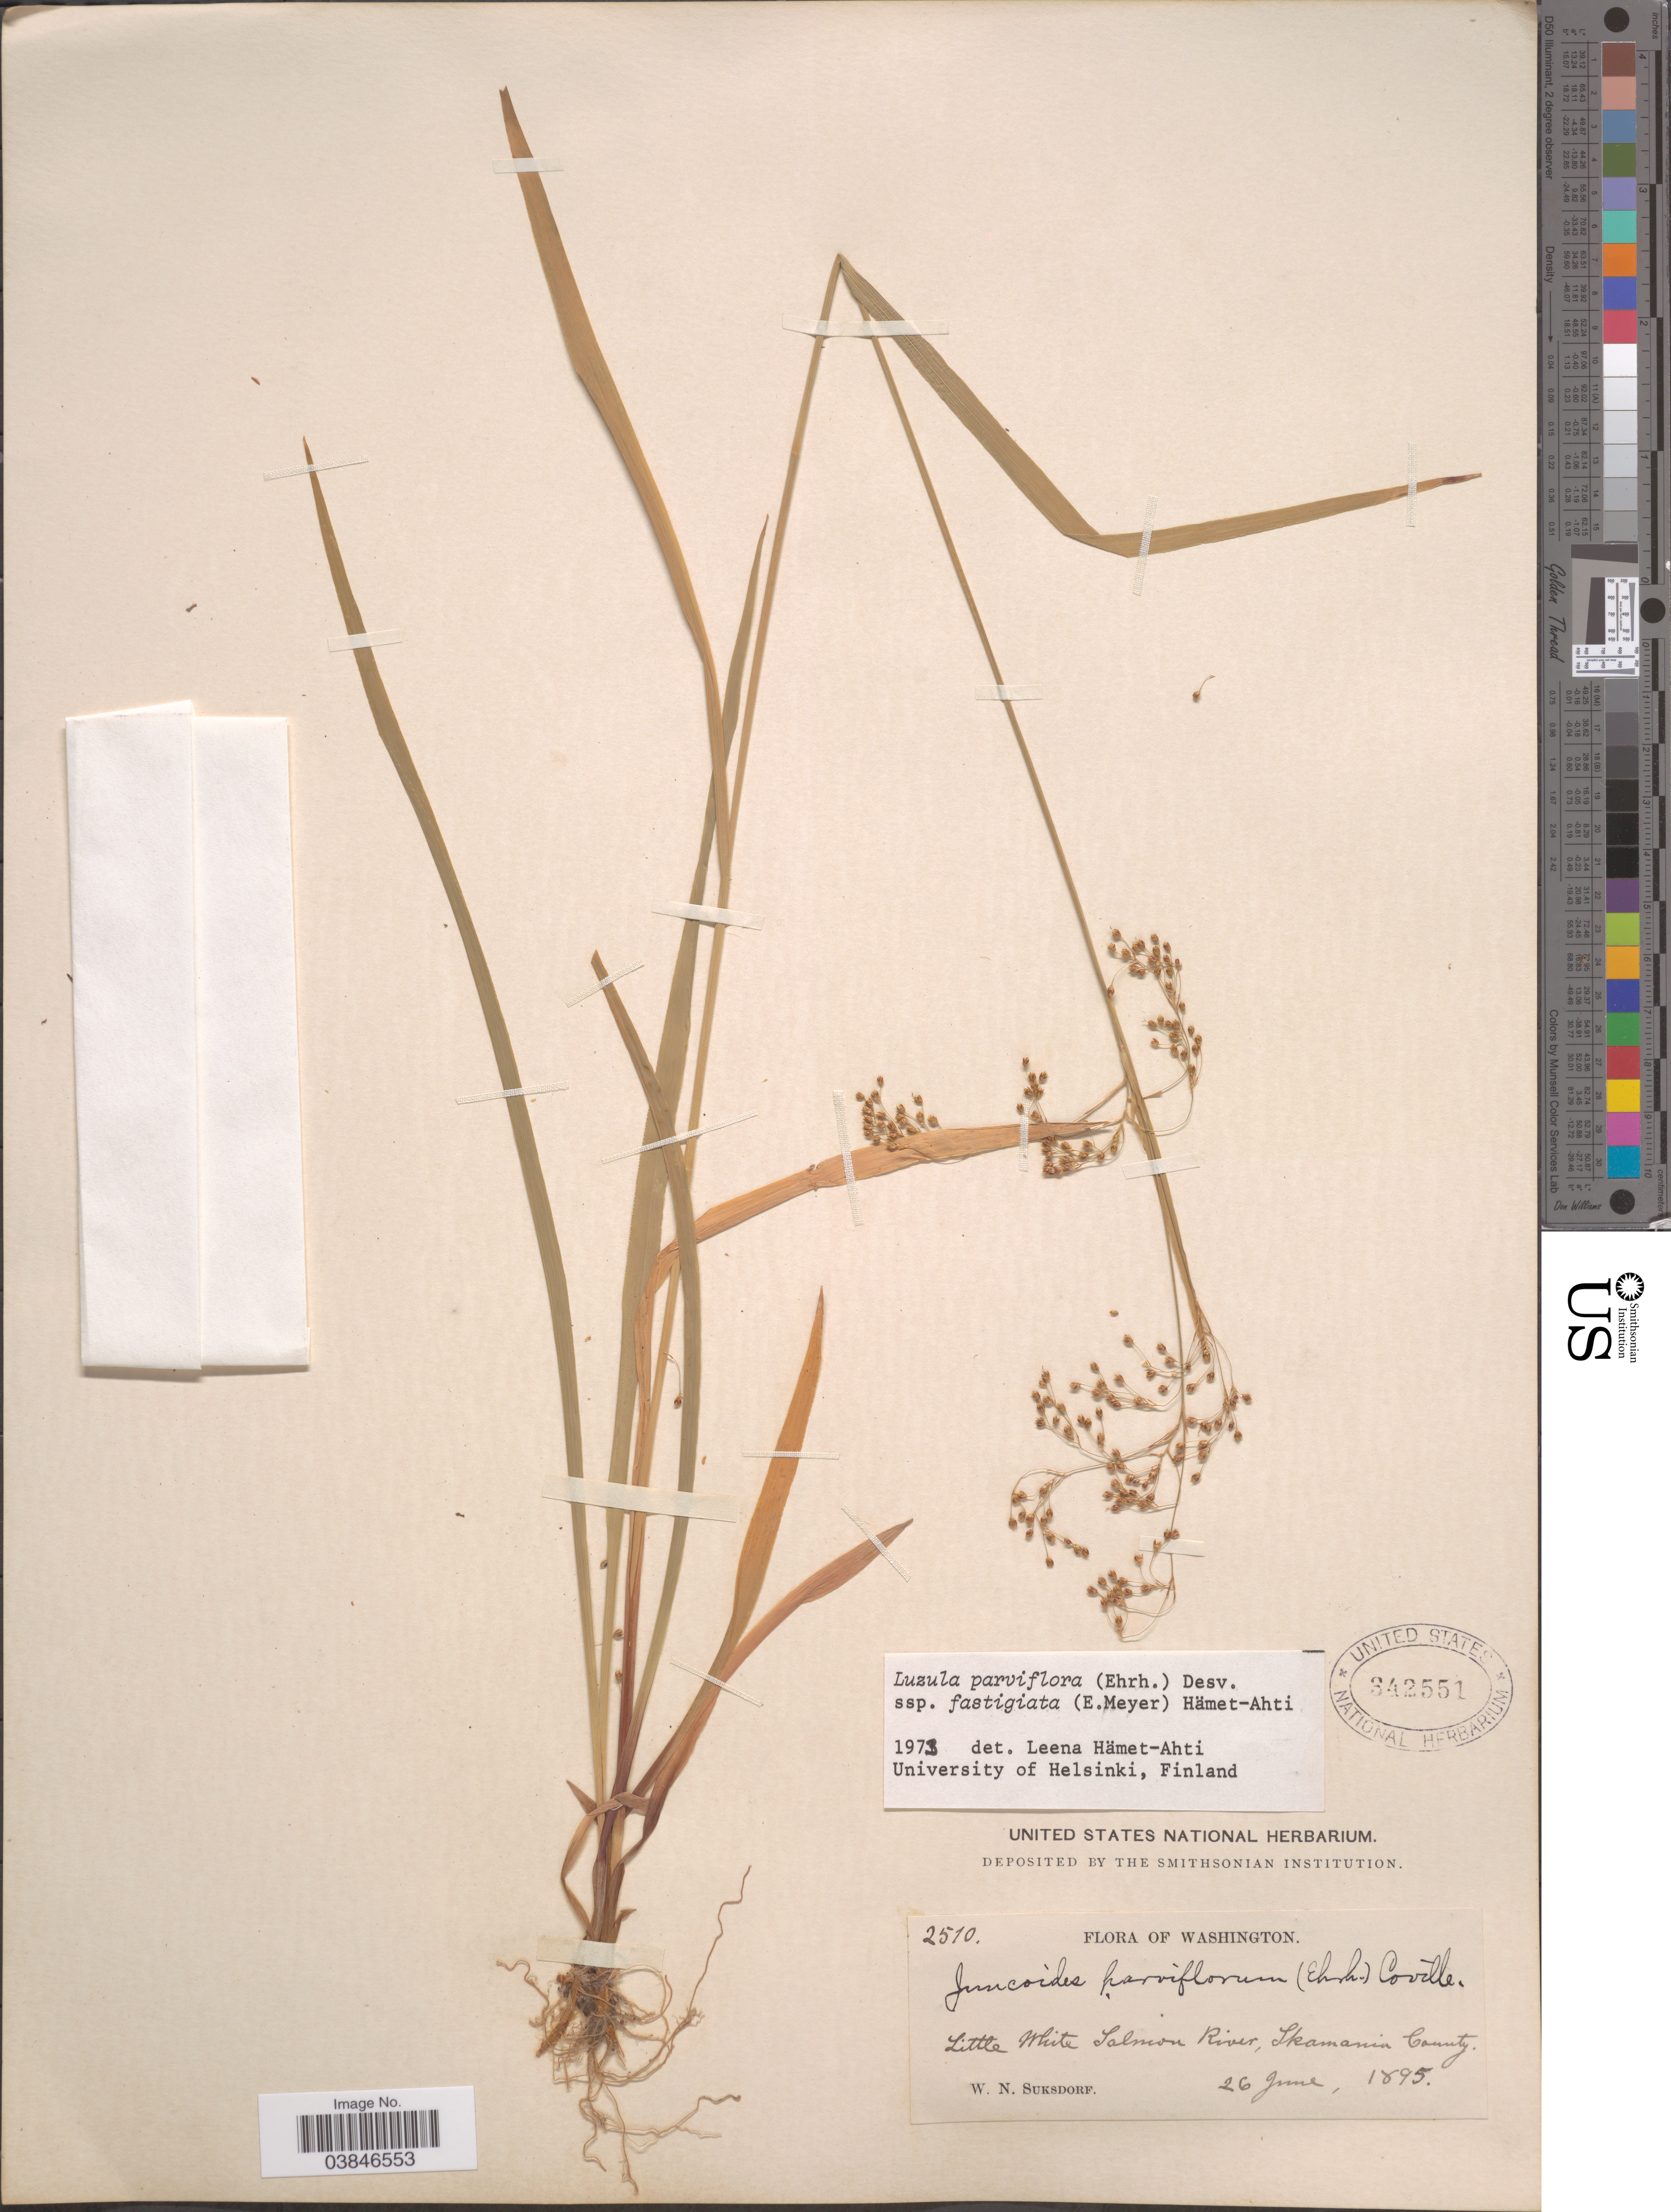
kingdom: Plantae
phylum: Tracheophyta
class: Liliopsida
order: Poales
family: Juncaceae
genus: Luzula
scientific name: Luzula parviflora subsp. fastigiata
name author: Buchenau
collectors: W. N. Suksdorf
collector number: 2510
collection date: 1895-06-26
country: United States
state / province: Washington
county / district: Skamania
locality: Little White Salmon River, Skamania County.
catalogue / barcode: US 342551